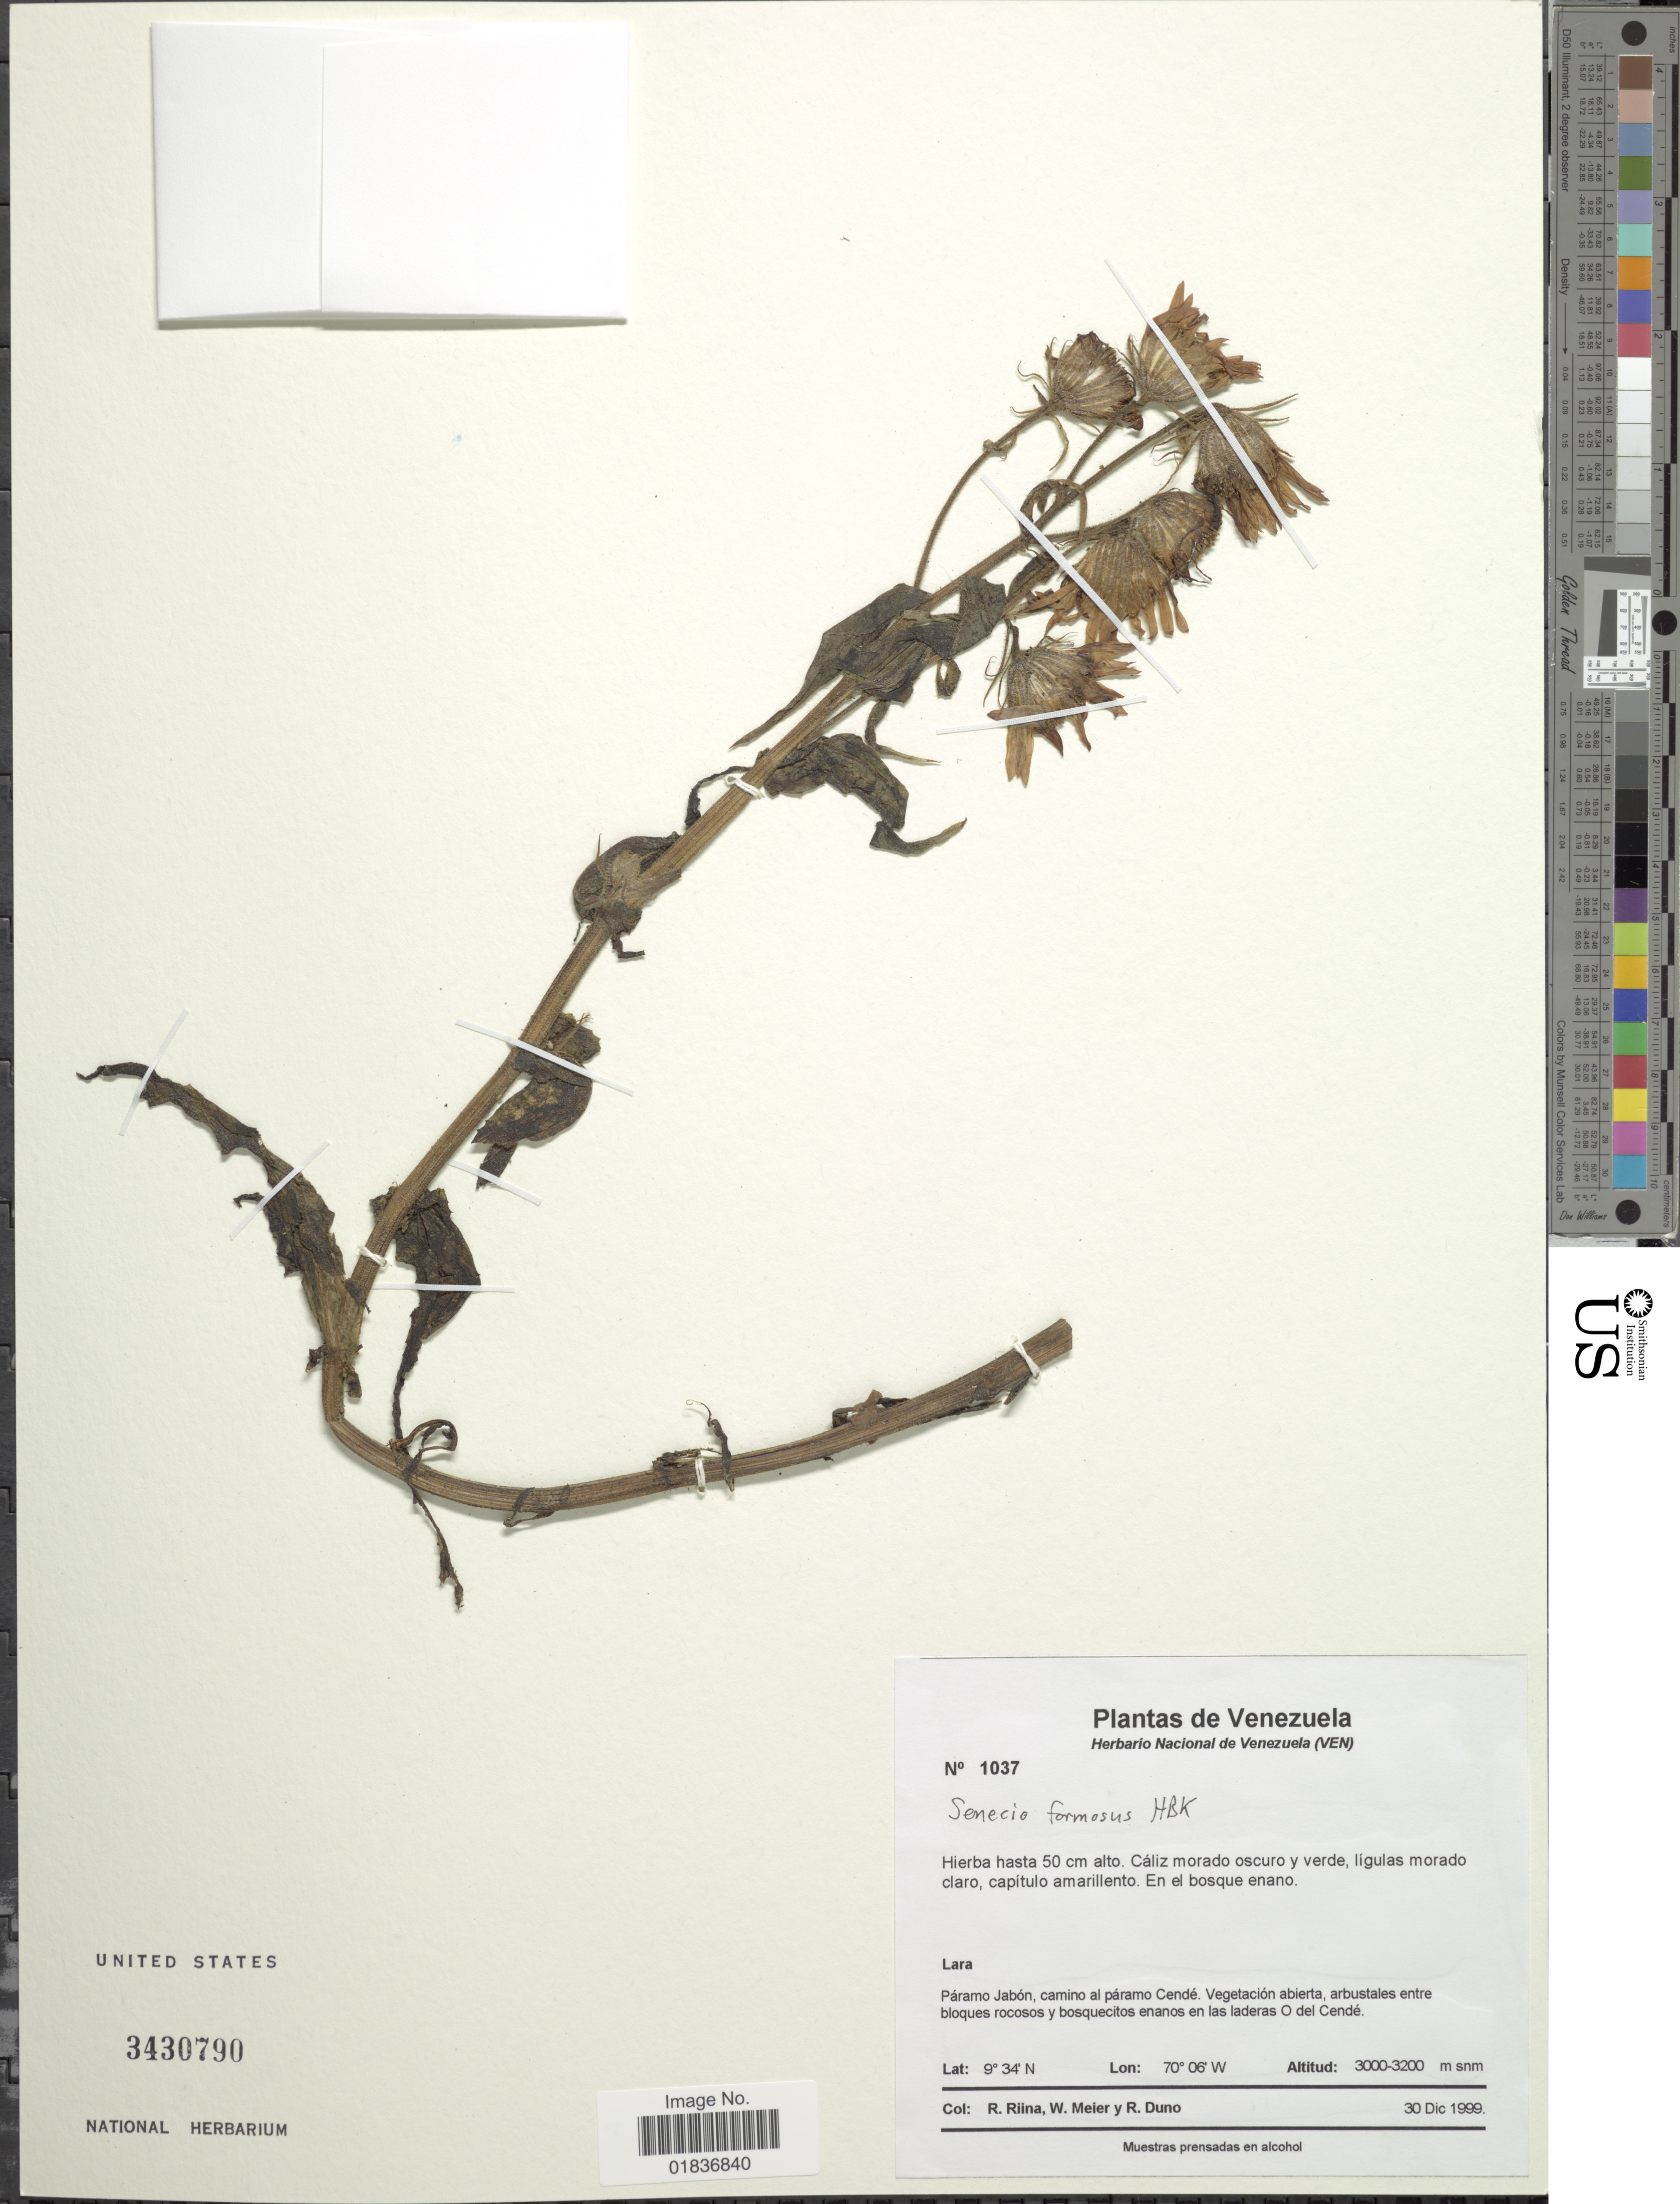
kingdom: Plantae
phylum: Tracheophyta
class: Magnoliopsida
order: Asterales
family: Asteraceae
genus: Senecio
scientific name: Senecio wedglacialis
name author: Cuatrec.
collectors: R. Riina, W. Meier & R. Duno de Stefano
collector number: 1037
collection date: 1999-12-30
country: Venezuela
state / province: Lara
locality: Lara. Paramo Jabon, camino al paramo Cende. en las laderas O del Cende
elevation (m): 3000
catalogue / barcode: US 3430790